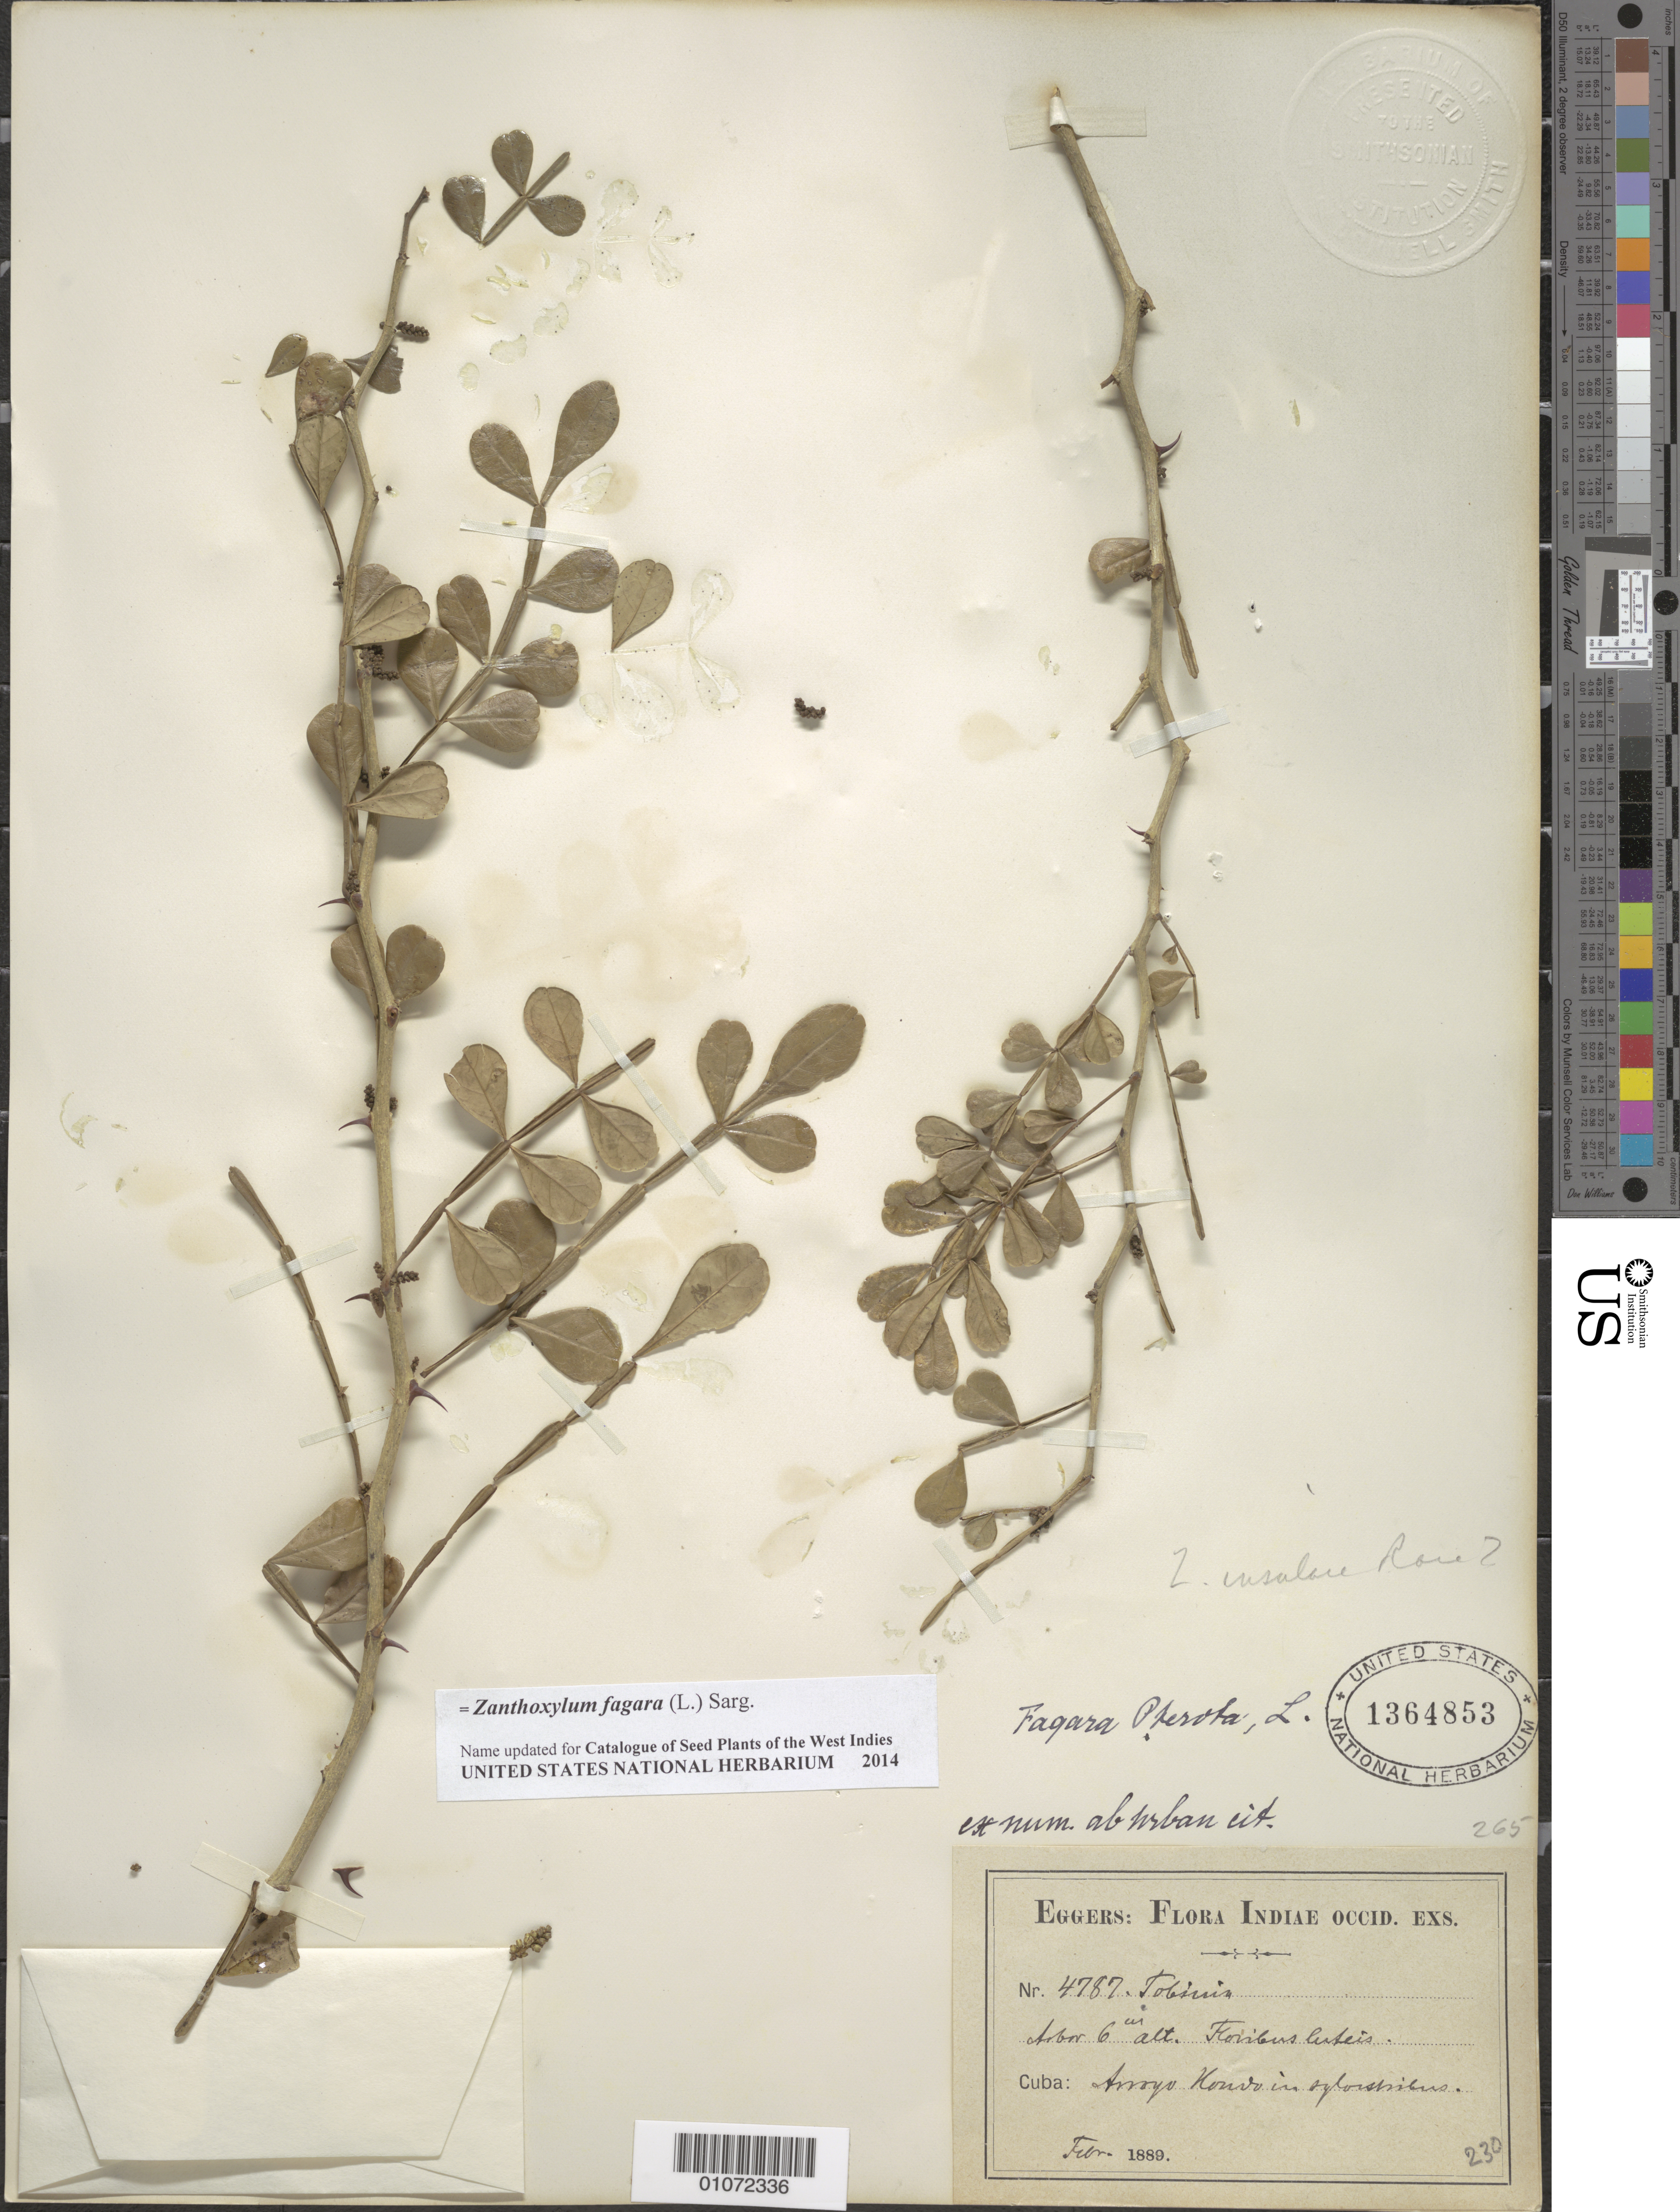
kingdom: Plantae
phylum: Tracheophyta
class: Magnoliopsida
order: Sapindales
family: Rutaceae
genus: Zanthoxylum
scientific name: Zanthoxylum fagara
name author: (L.) Sarg.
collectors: H. F. A. von Eggers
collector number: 4787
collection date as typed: Feb 1889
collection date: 1889-02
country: Cuba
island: Cuba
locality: Arroyo Kondo ins syhoustiniteus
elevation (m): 6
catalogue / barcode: US 1364853